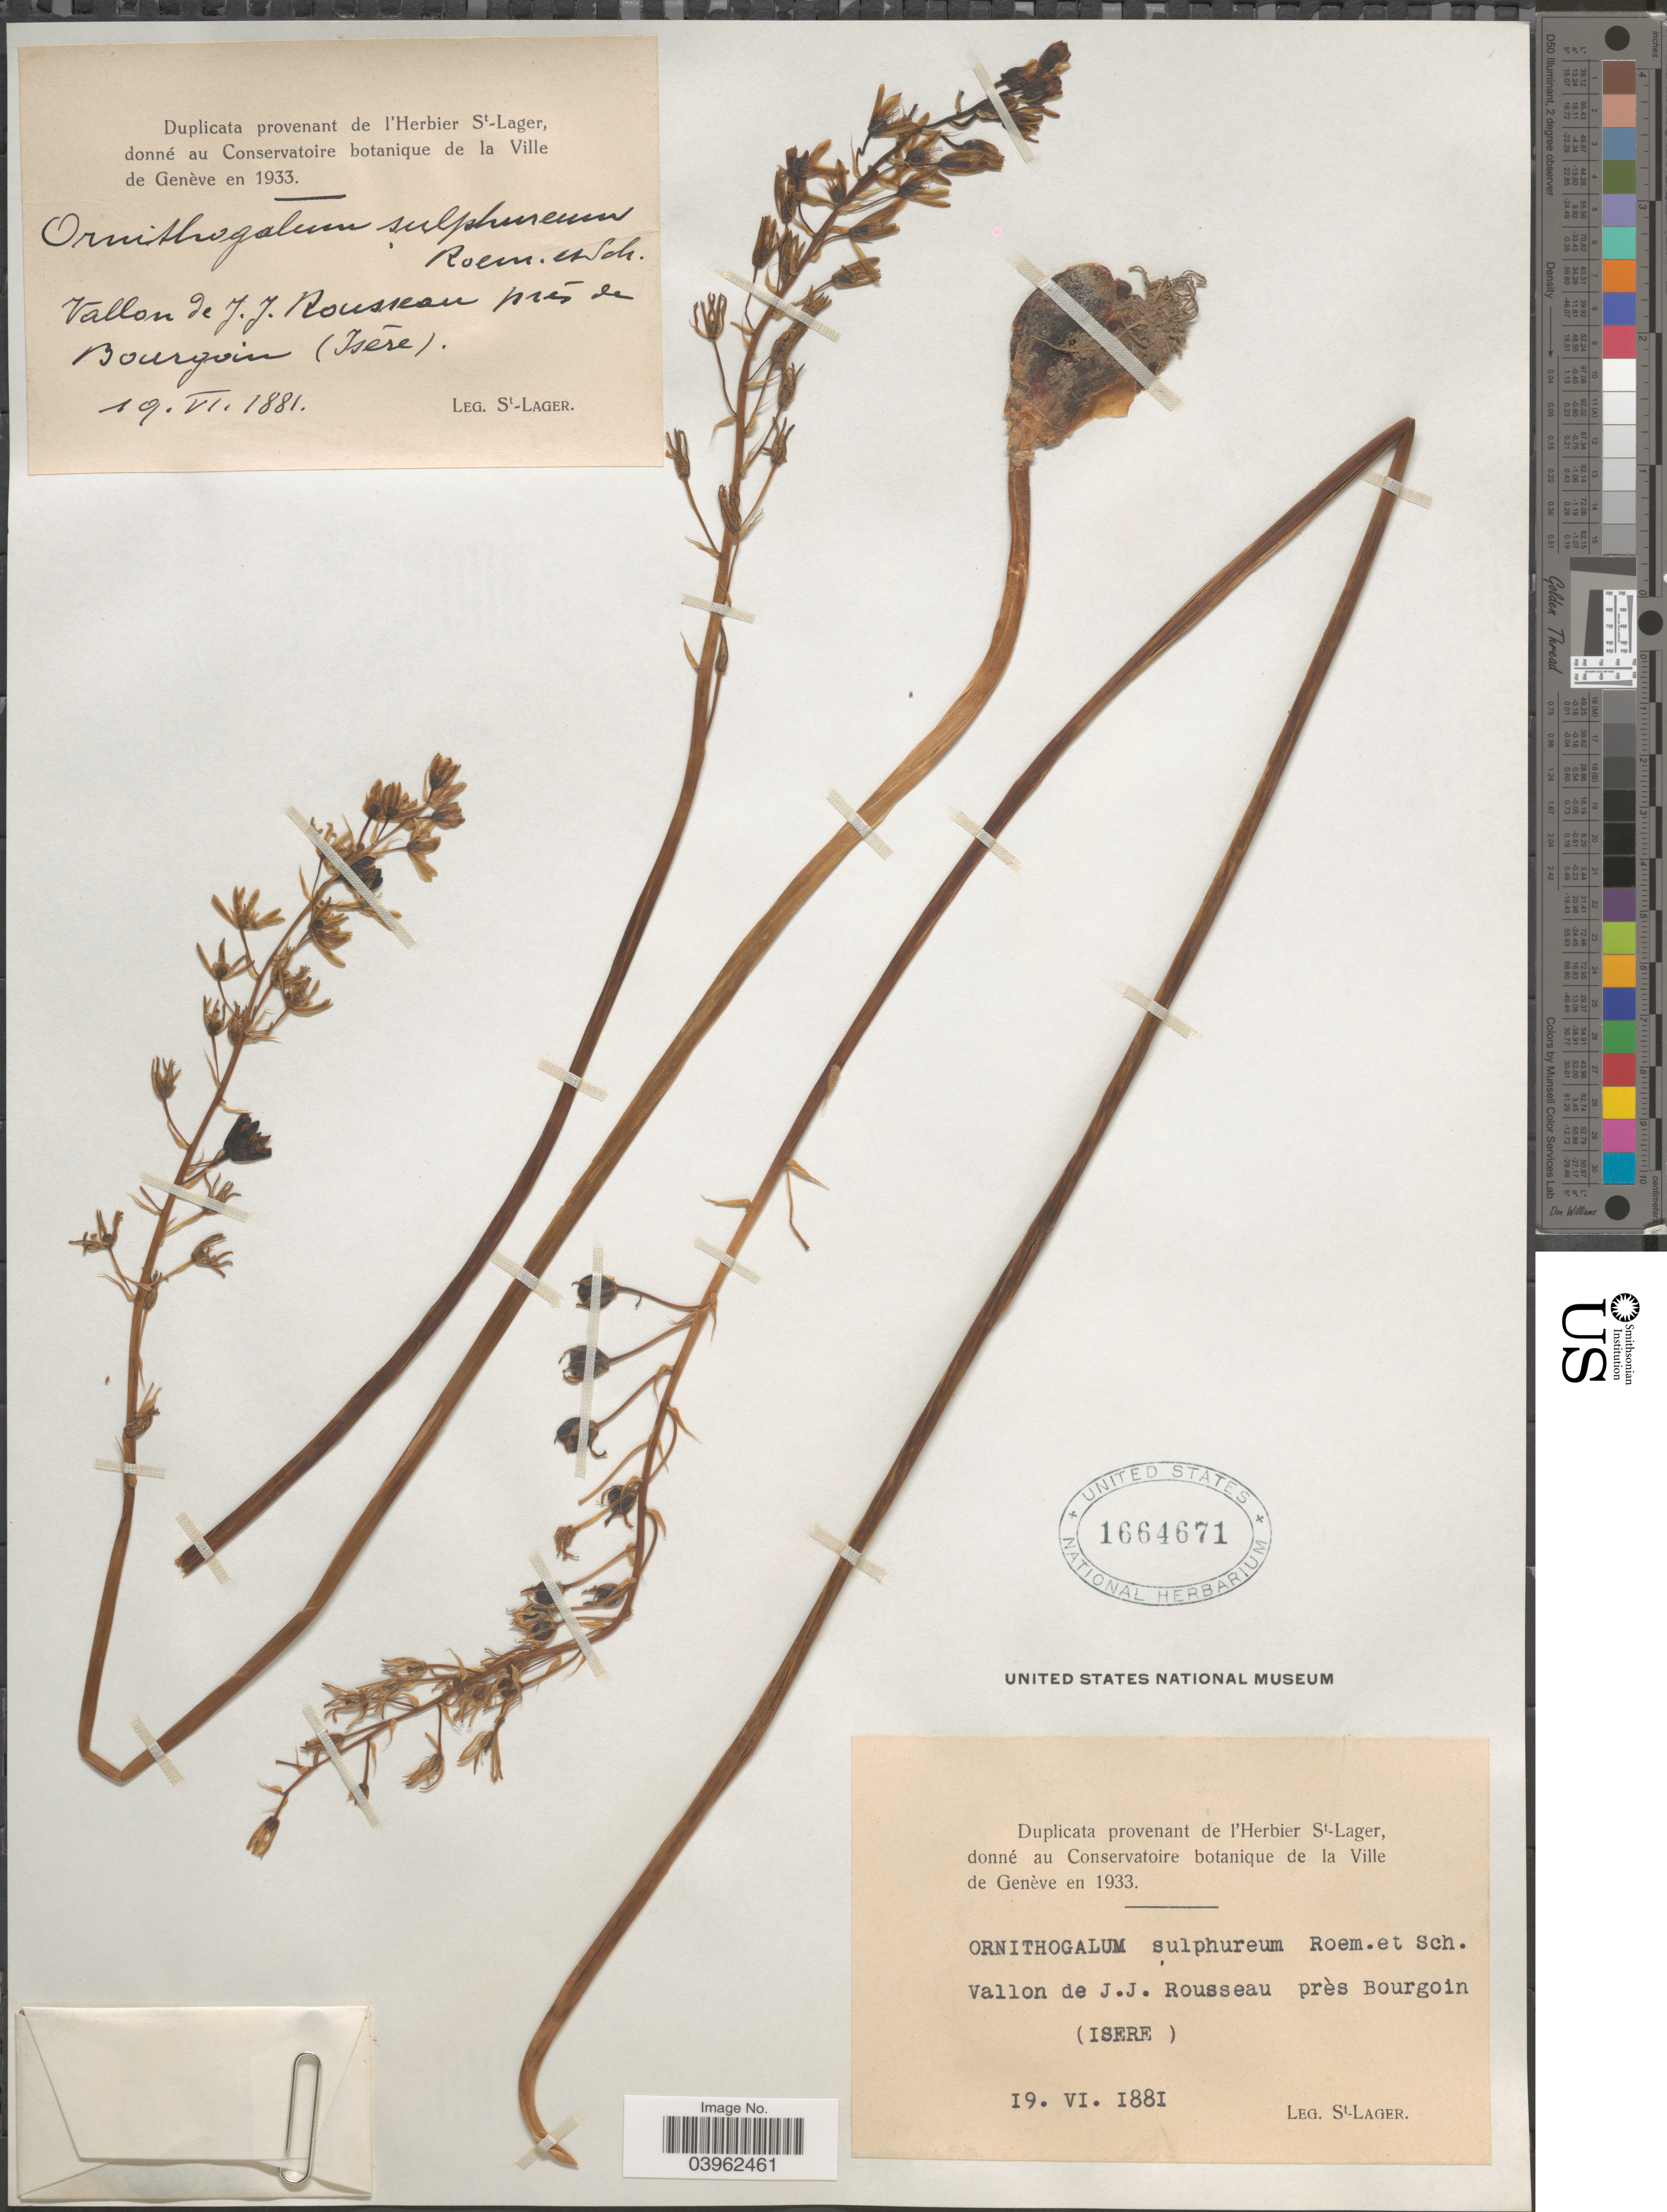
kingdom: Plantae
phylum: Tracheophyta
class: Liliopsida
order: Asparagales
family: Asparagaceae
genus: Ornithogalum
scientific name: Ornithogalum sulphureum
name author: (Waldst. & Kit.) Schult. & Schult. f.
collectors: -. St. Lager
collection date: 1881-06-19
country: France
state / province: Auvergne-Rhône-Alpes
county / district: Isère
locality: Vallon de J.J. Rousseau près Bourgoin (Isére).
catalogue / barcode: US 1664671